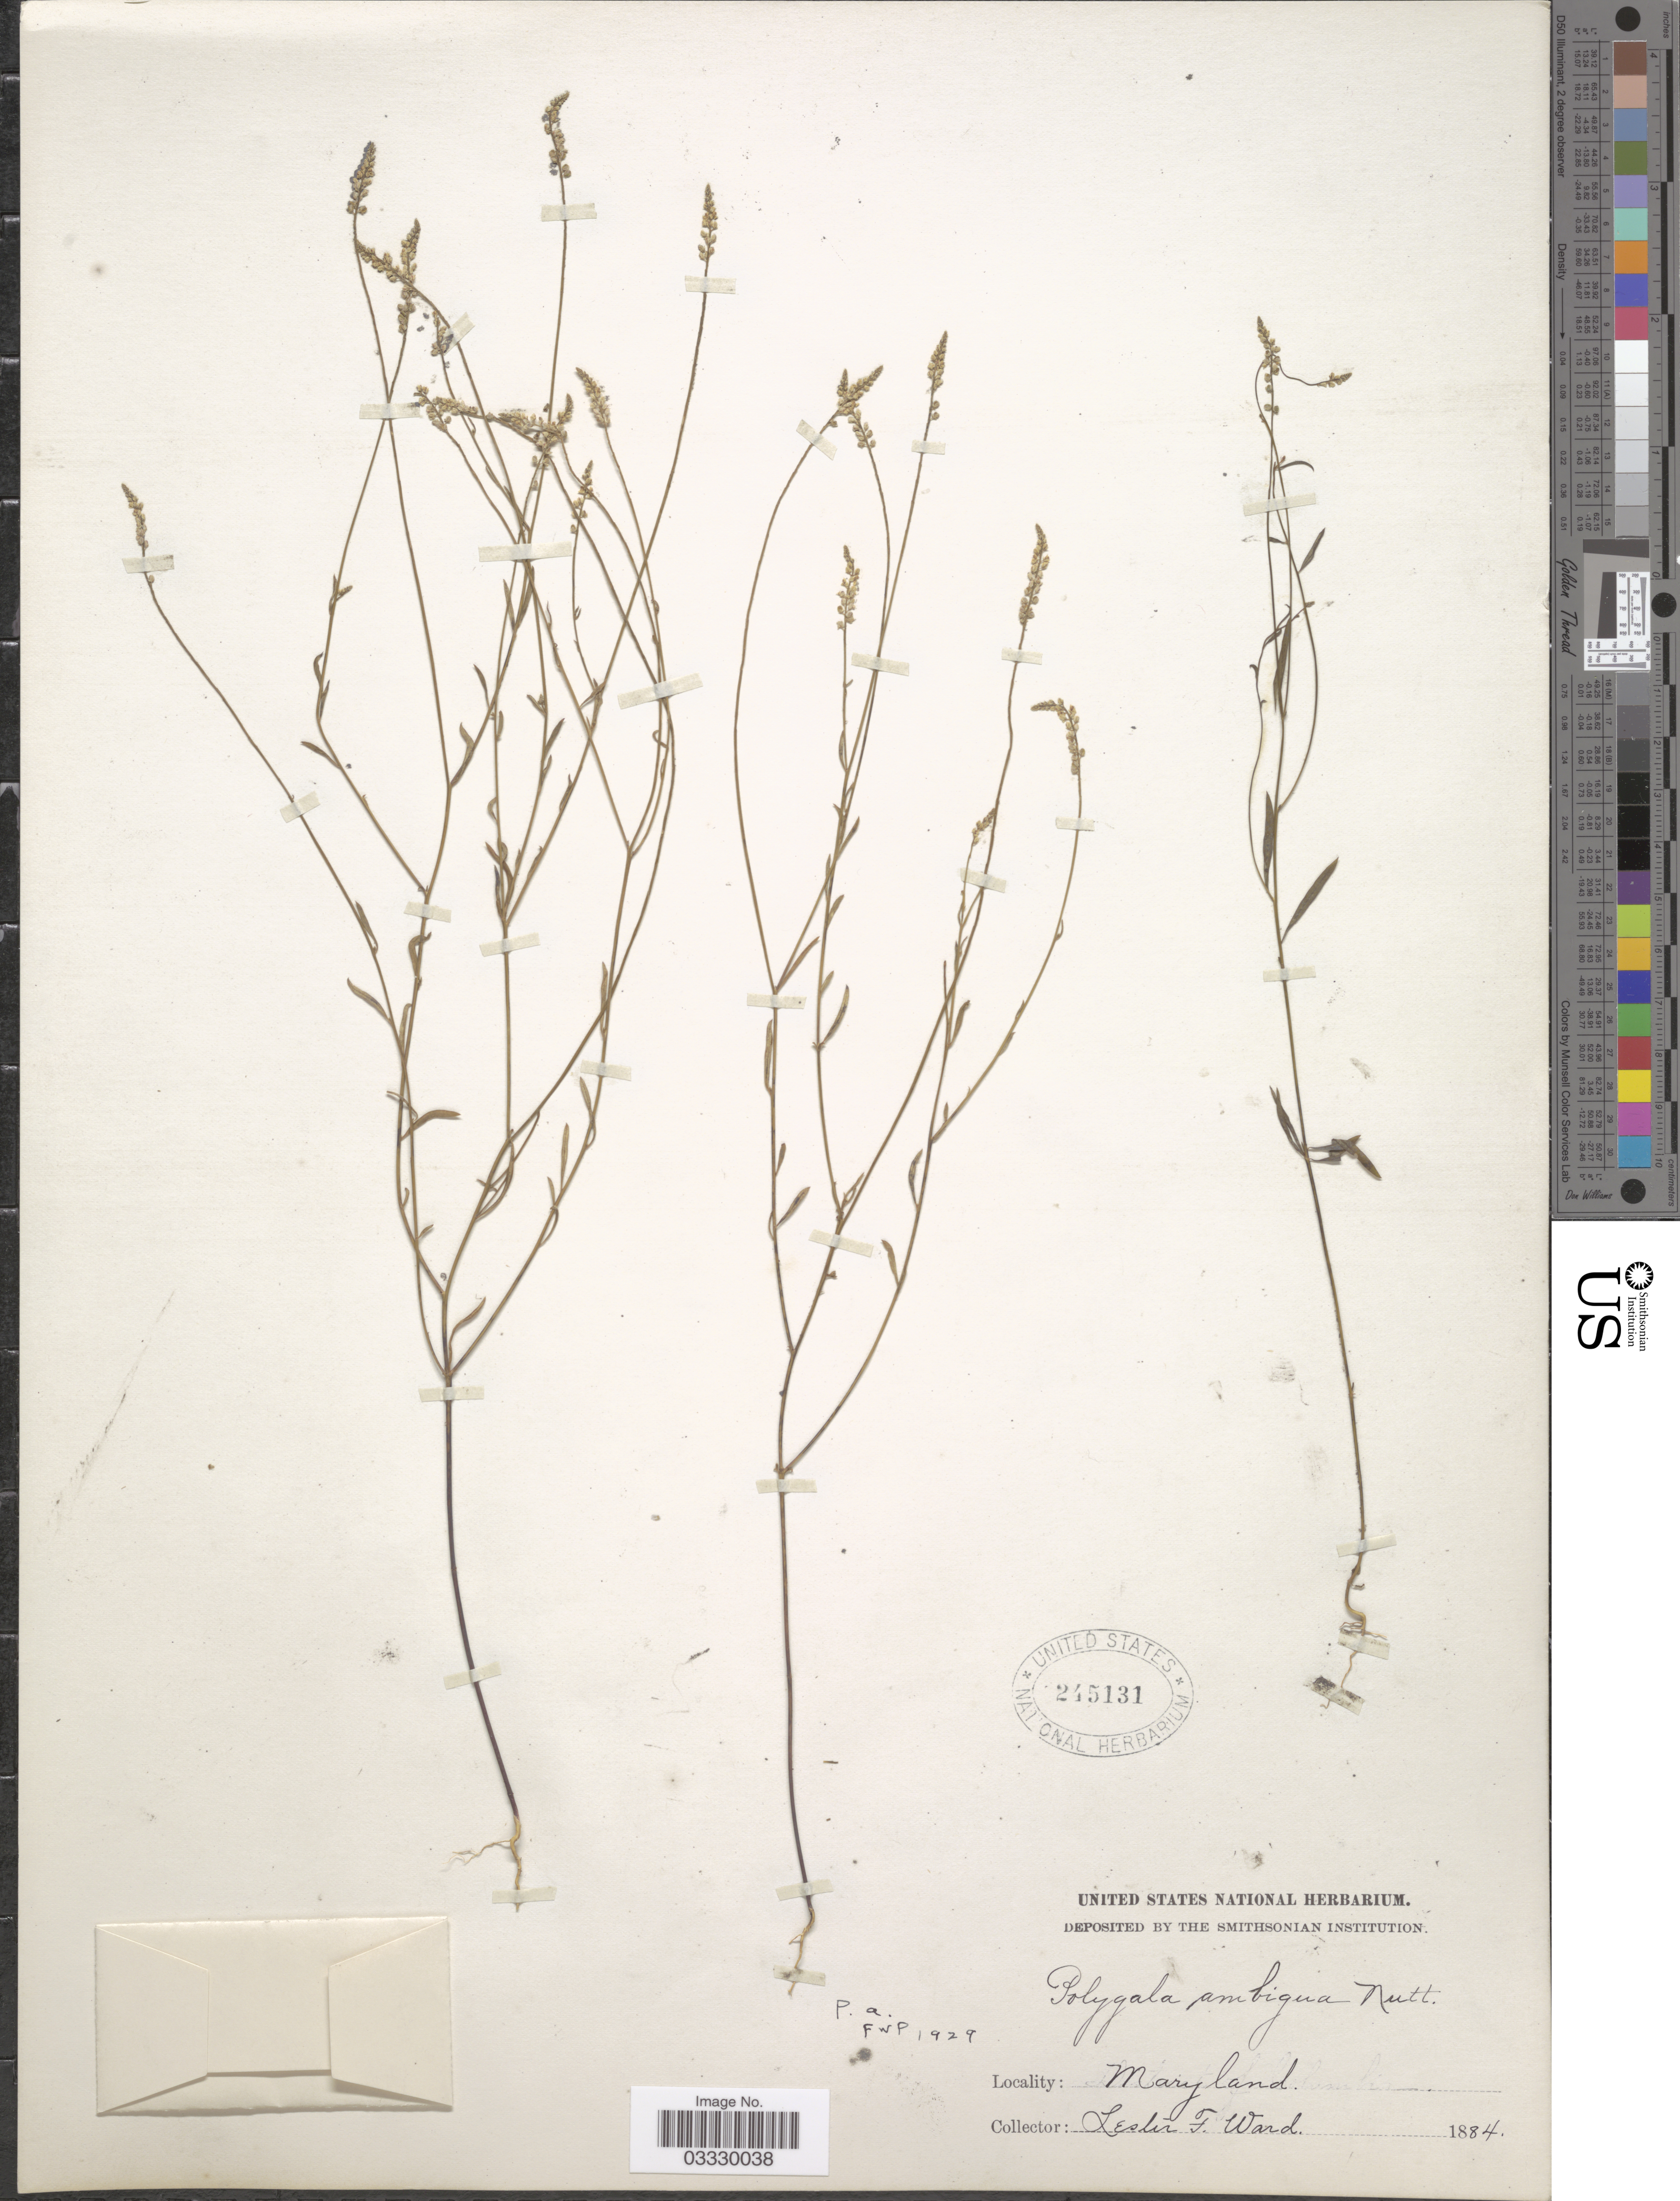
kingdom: Plantae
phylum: Tracheophyta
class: Magnoliopsida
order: Fabales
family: Polygalaceae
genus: Polygala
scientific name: Polygala ambigua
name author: Nutt.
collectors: L. F. Ward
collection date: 1884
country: United States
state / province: Maryland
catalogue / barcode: US 245131